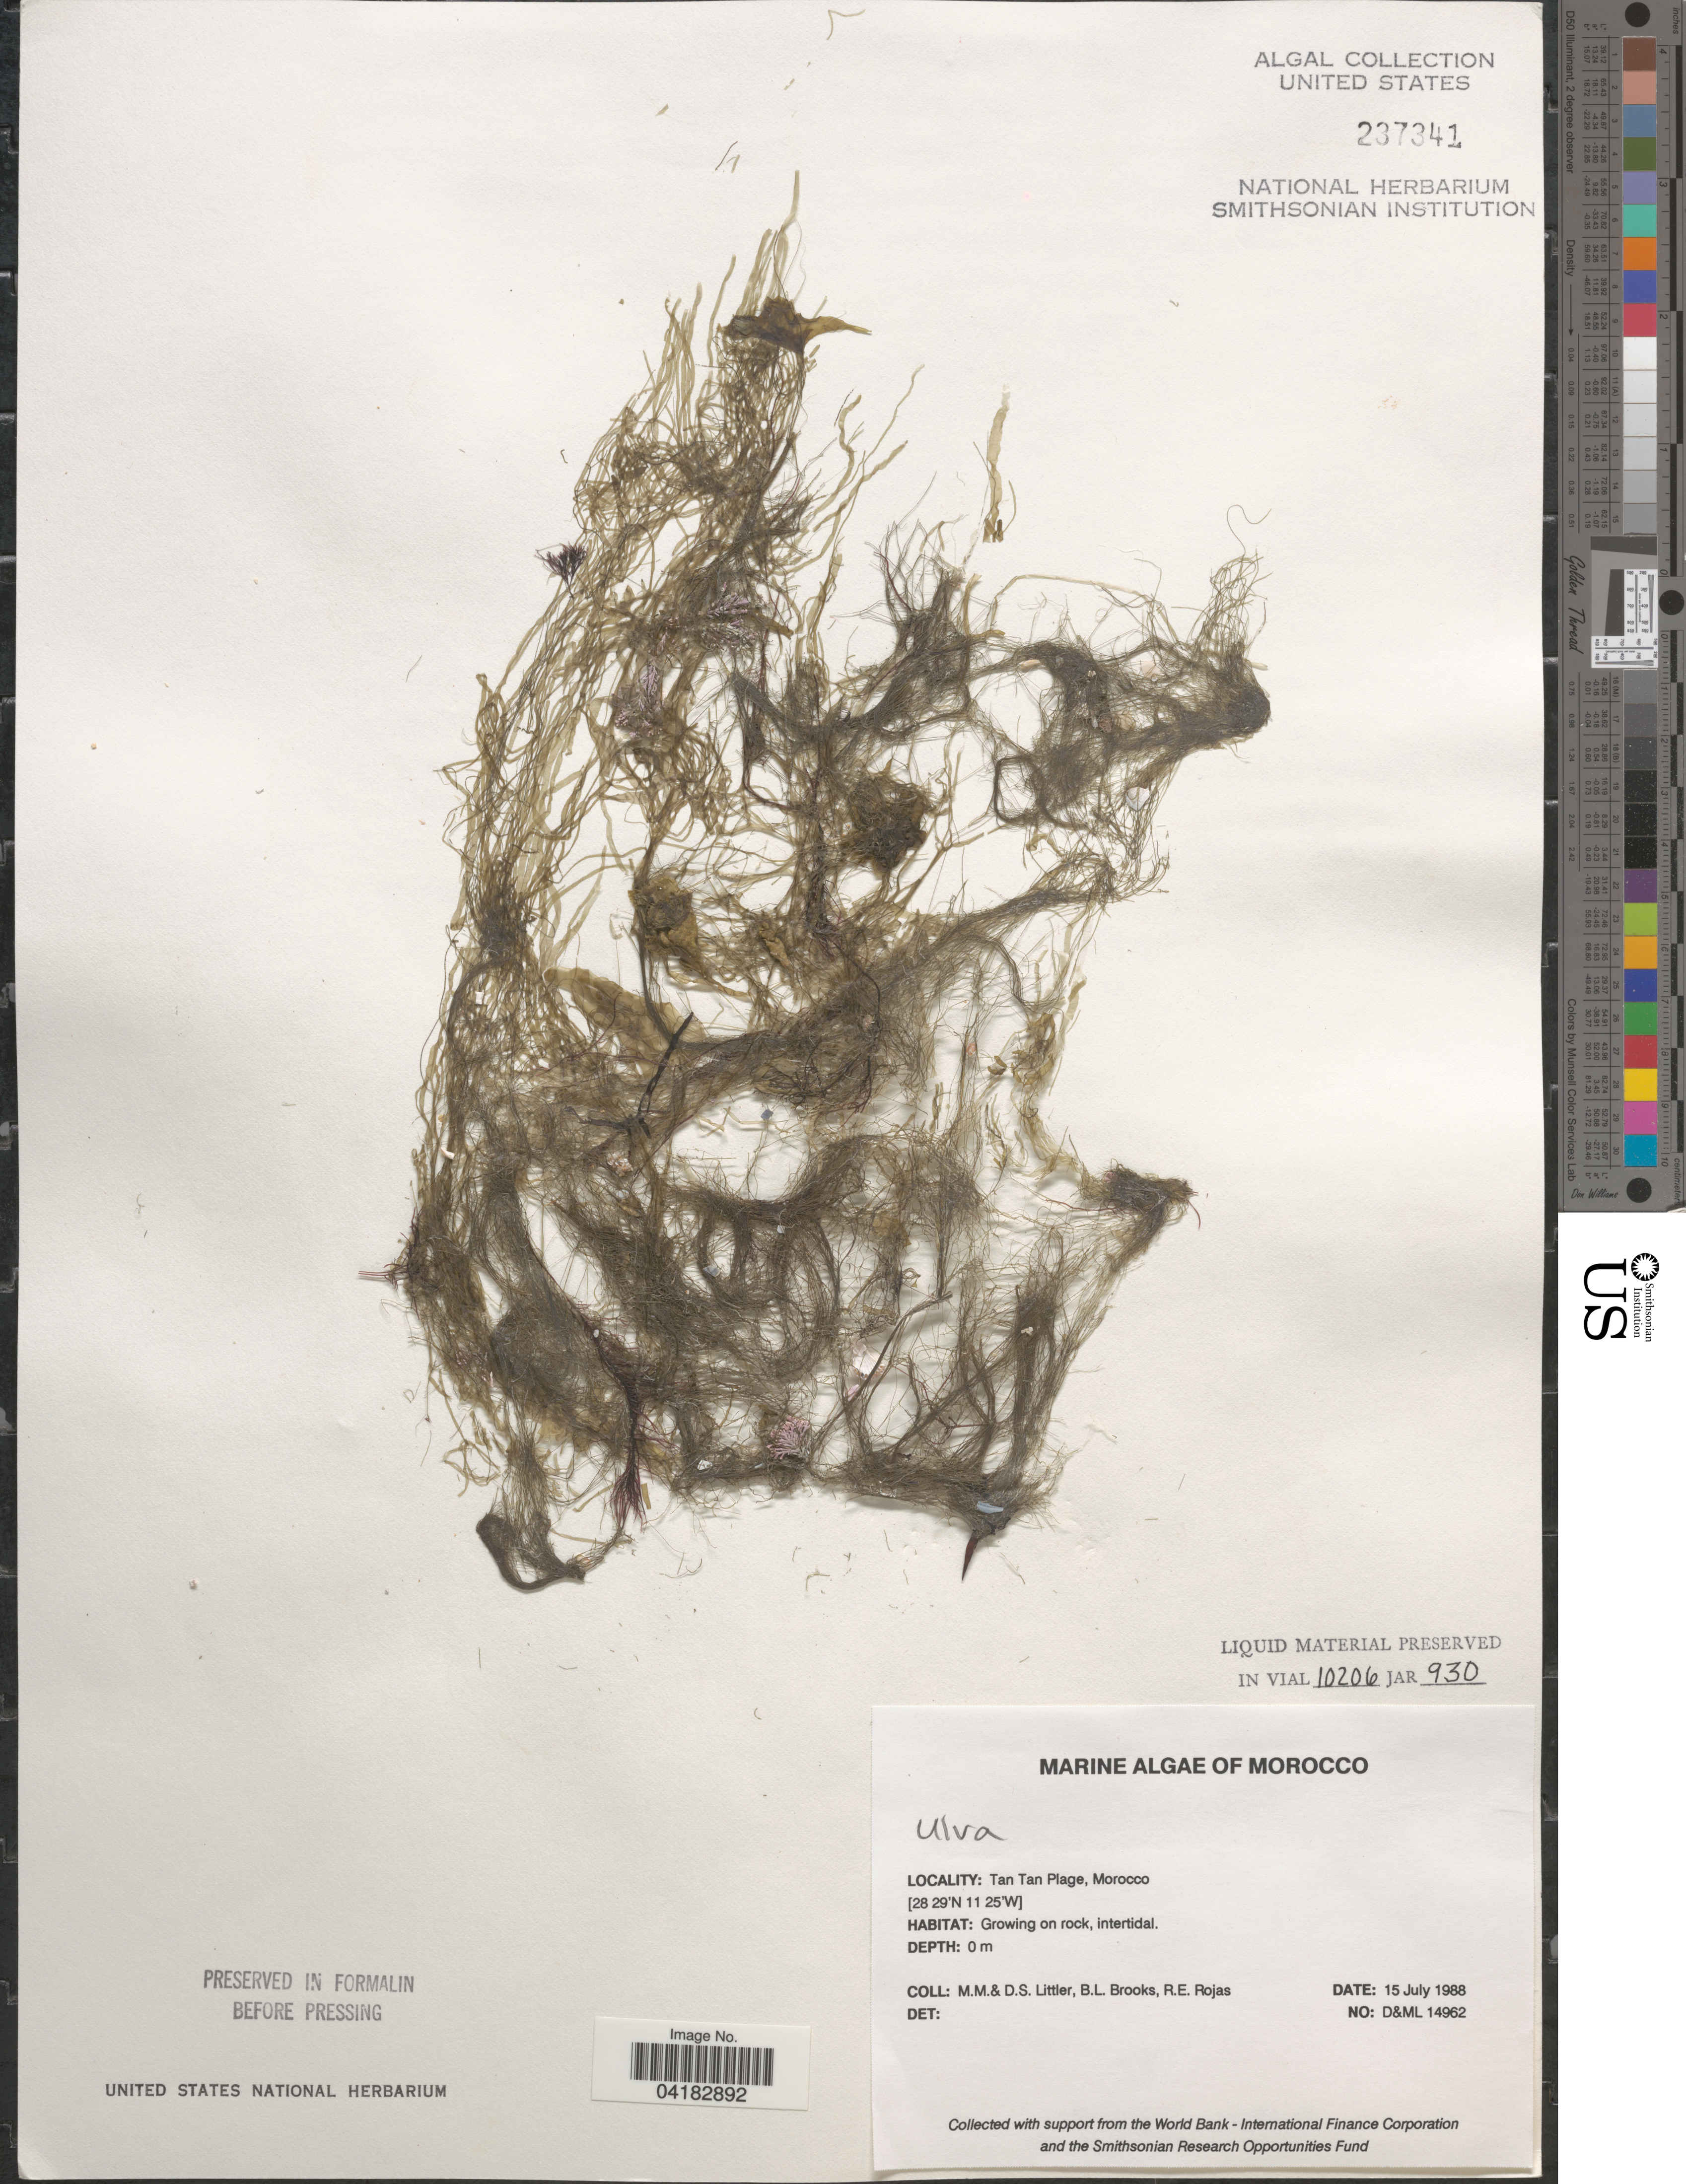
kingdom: Plantae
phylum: Chlorophyta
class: Ulvophyceae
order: Ulvales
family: Ulvaceae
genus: Ulva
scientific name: Ulva sp.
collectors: D. S. Littler, B. Brooks & R. Rojas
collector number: D&ML14962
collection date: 1988-07-15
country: Morocco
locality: Tan Tan Plage.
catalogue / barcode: US 237341